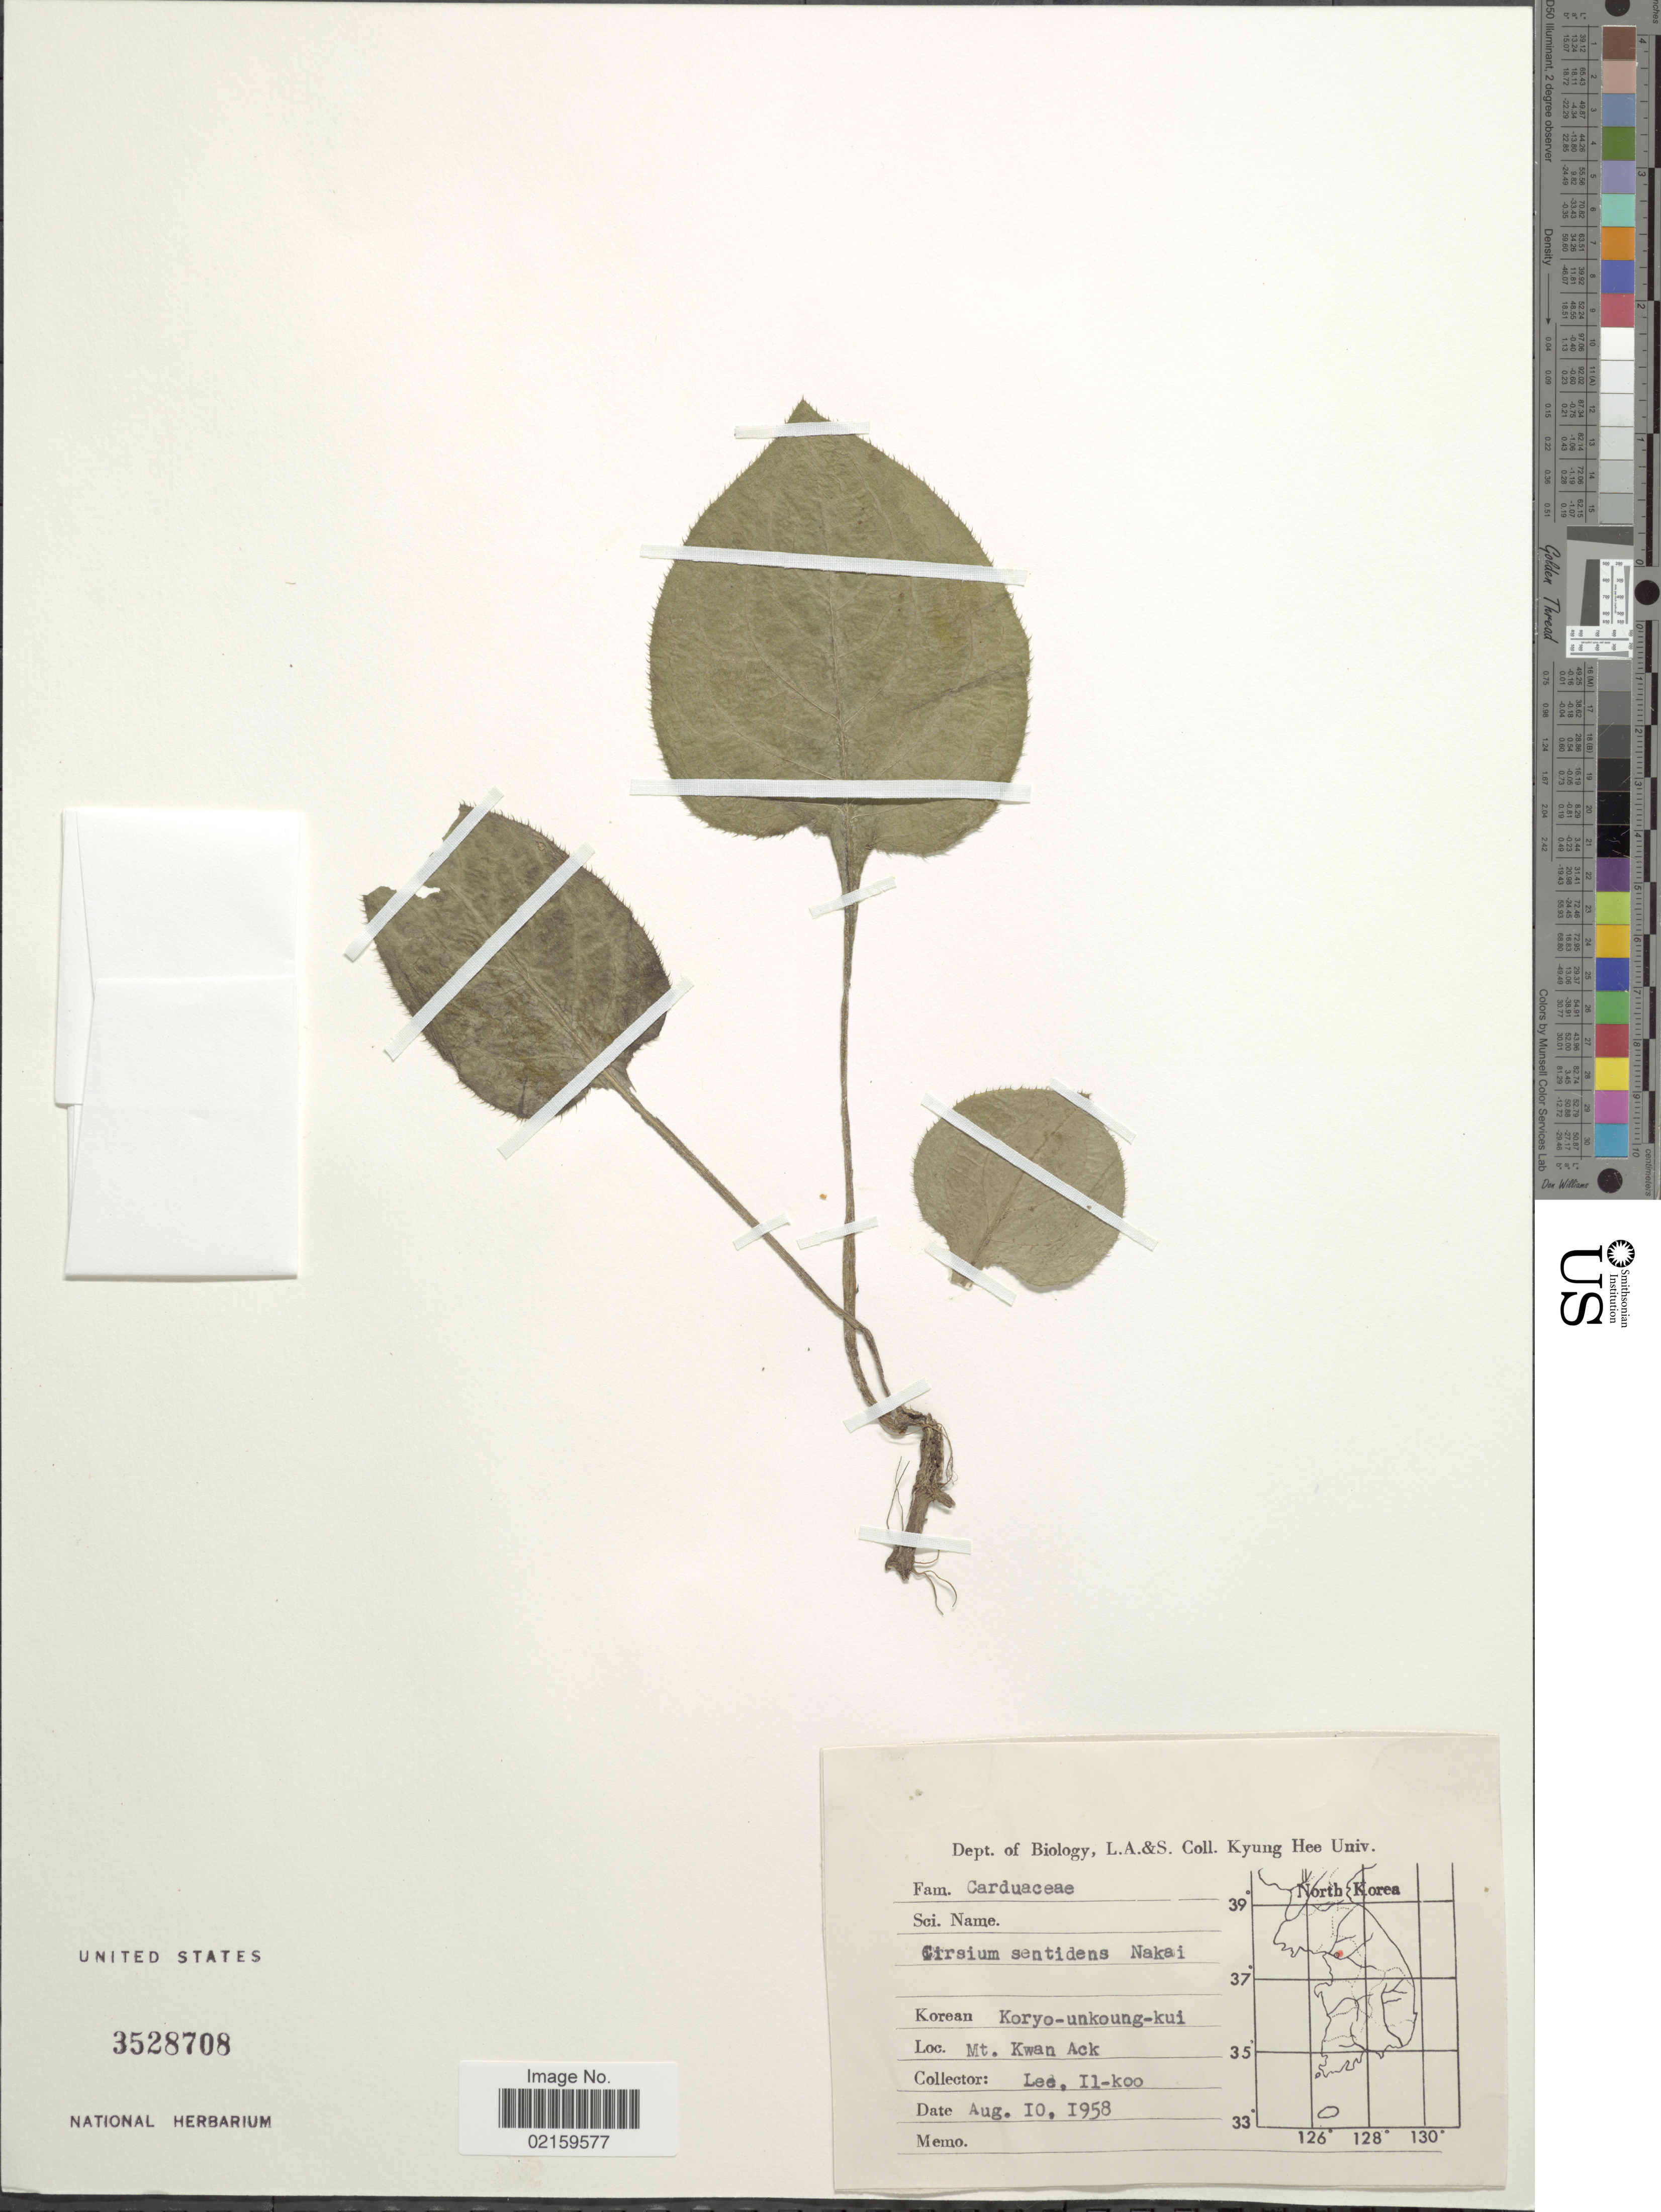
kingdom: Plantae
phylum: Tracheophyta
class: Magnoliopsida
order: Asterales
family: Asteraceae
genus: Cirsium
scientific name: Cirsium sentidens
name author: Nakai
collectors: Il-Ko Lee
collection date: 1958-08-10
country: South Korea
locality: Mt. Kwan Ack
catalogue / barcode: US 3528708